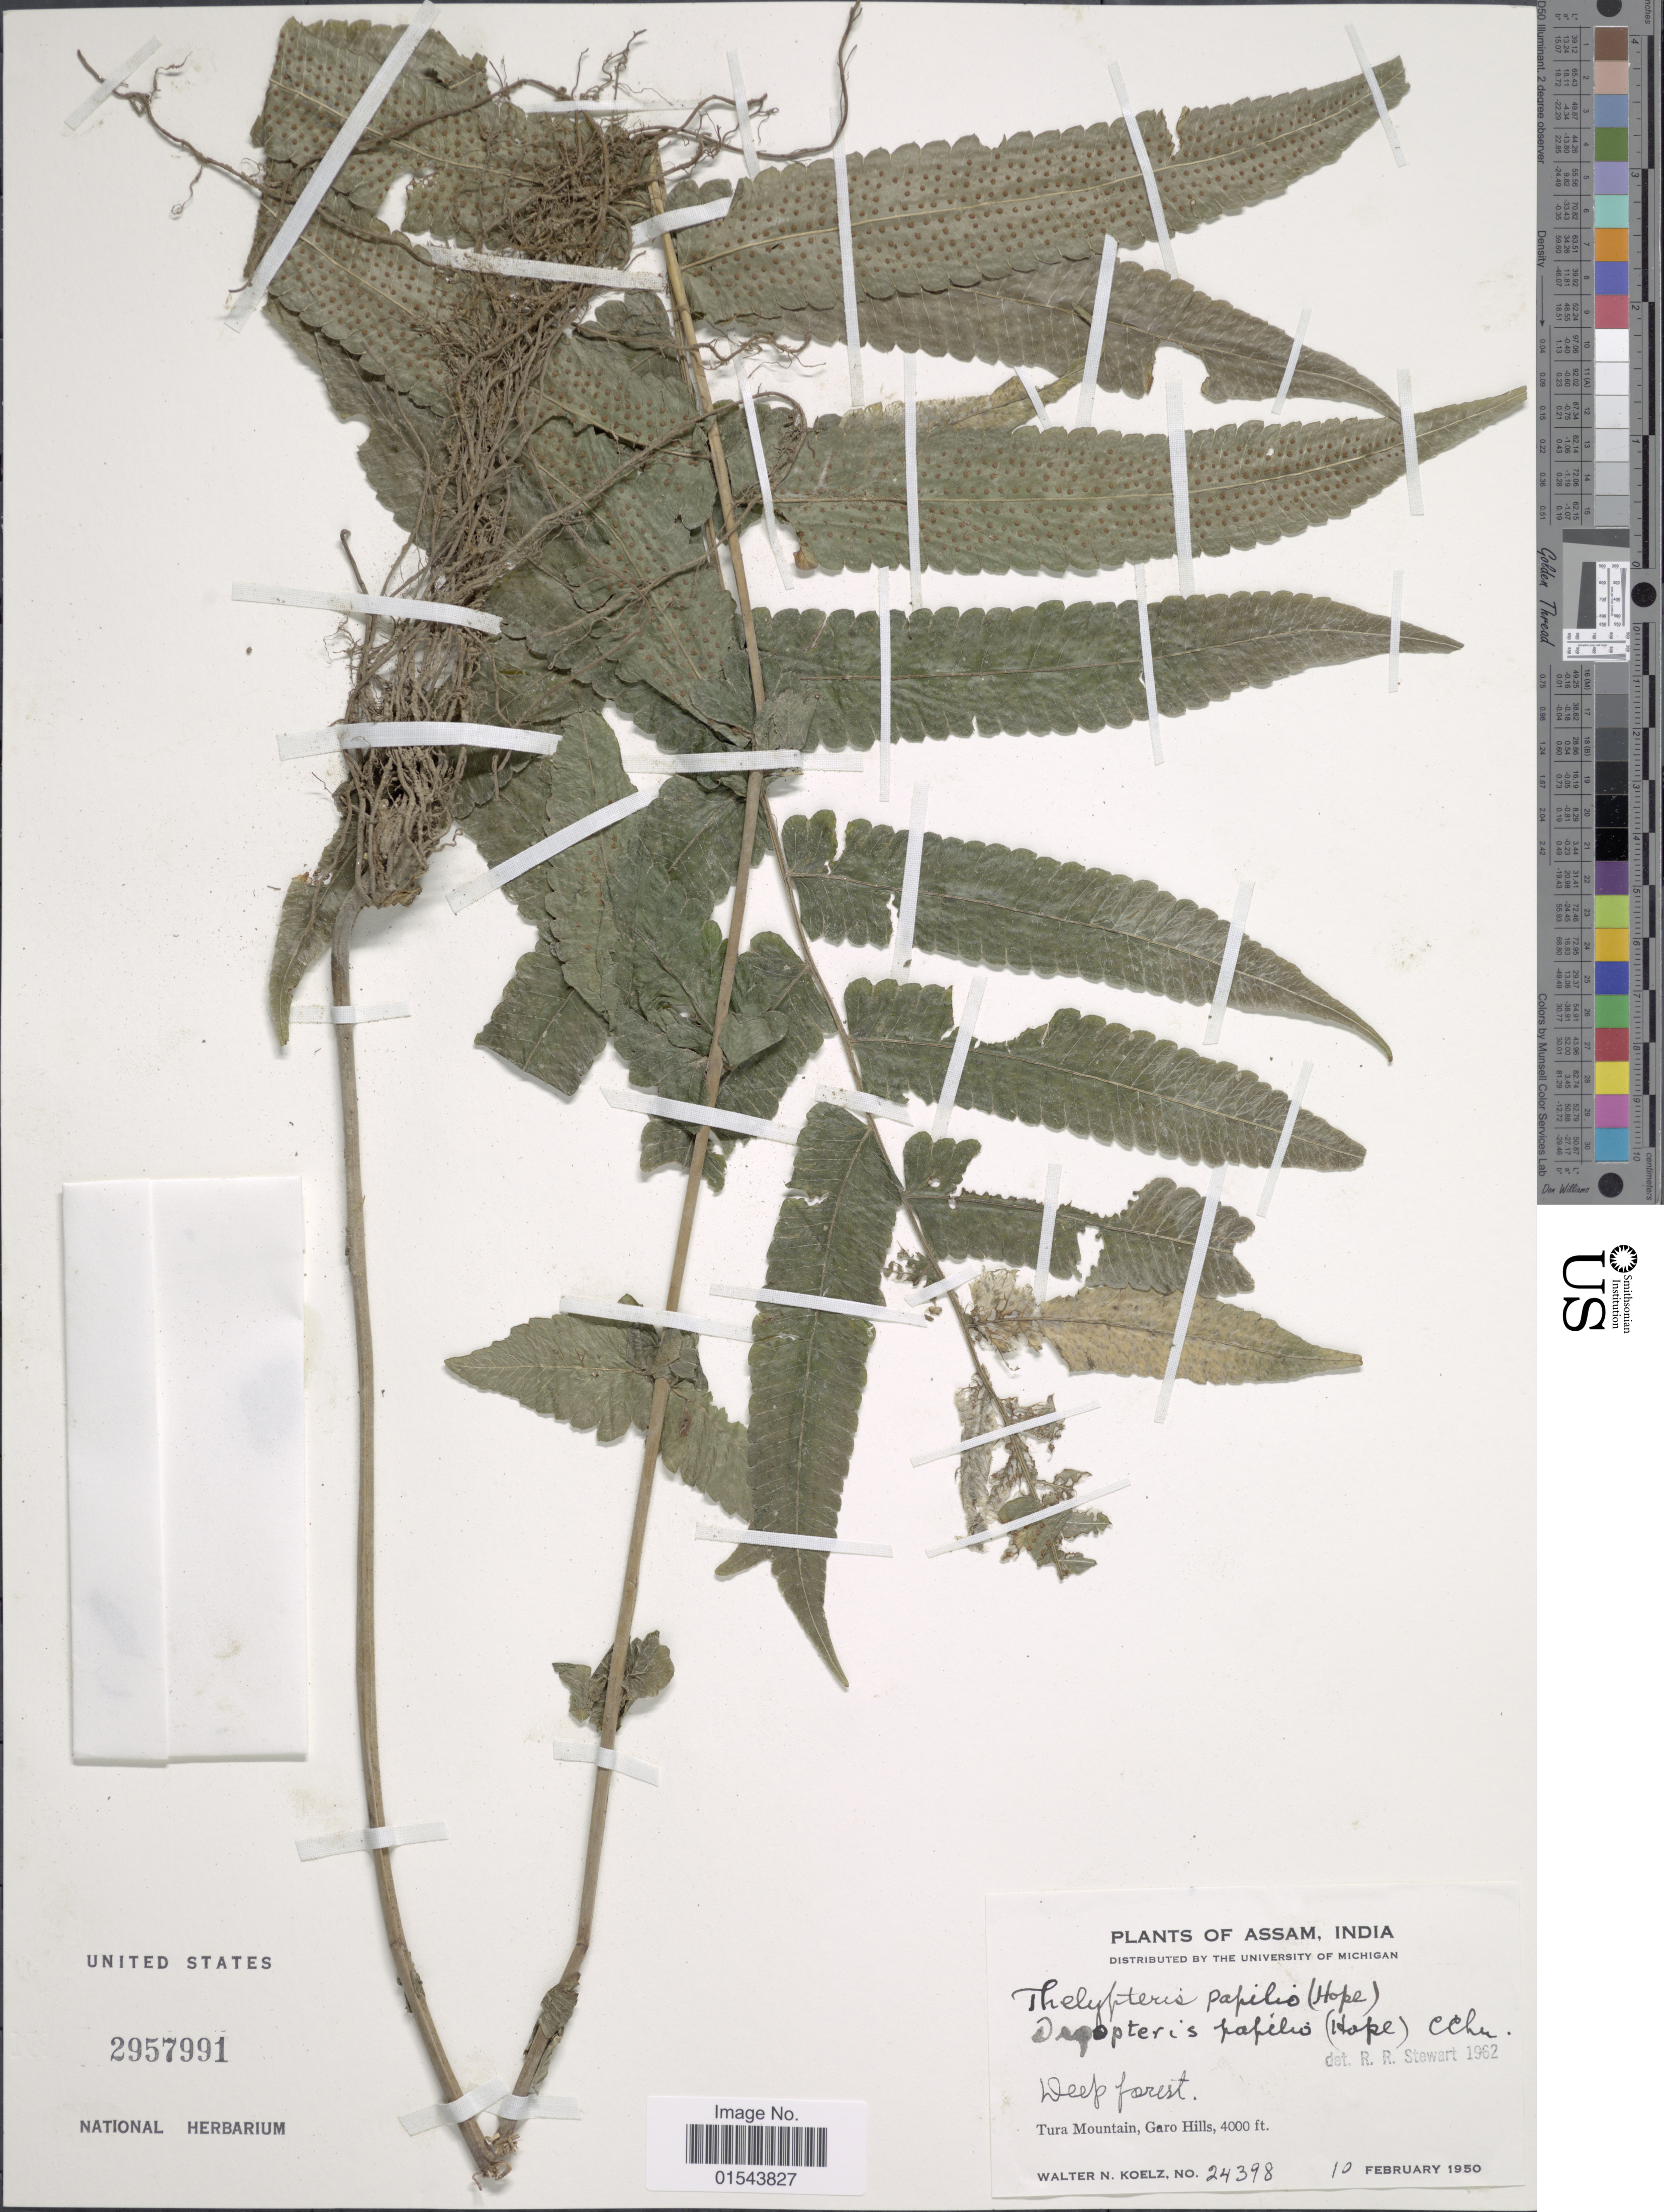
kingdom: Plantae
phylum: Tracheophyta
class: Polypodiopsida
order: Polypodiales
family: Thelypteridaceae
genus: Christella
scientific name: Christella papilio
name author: (C. Hope) Ching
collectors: W. N. Koelz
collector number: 24398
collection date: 1950-02-10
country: India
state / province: Meghalaya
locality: Assam, Tura Mountain, Garo Hills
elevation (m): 1219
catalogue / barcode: US 2957991